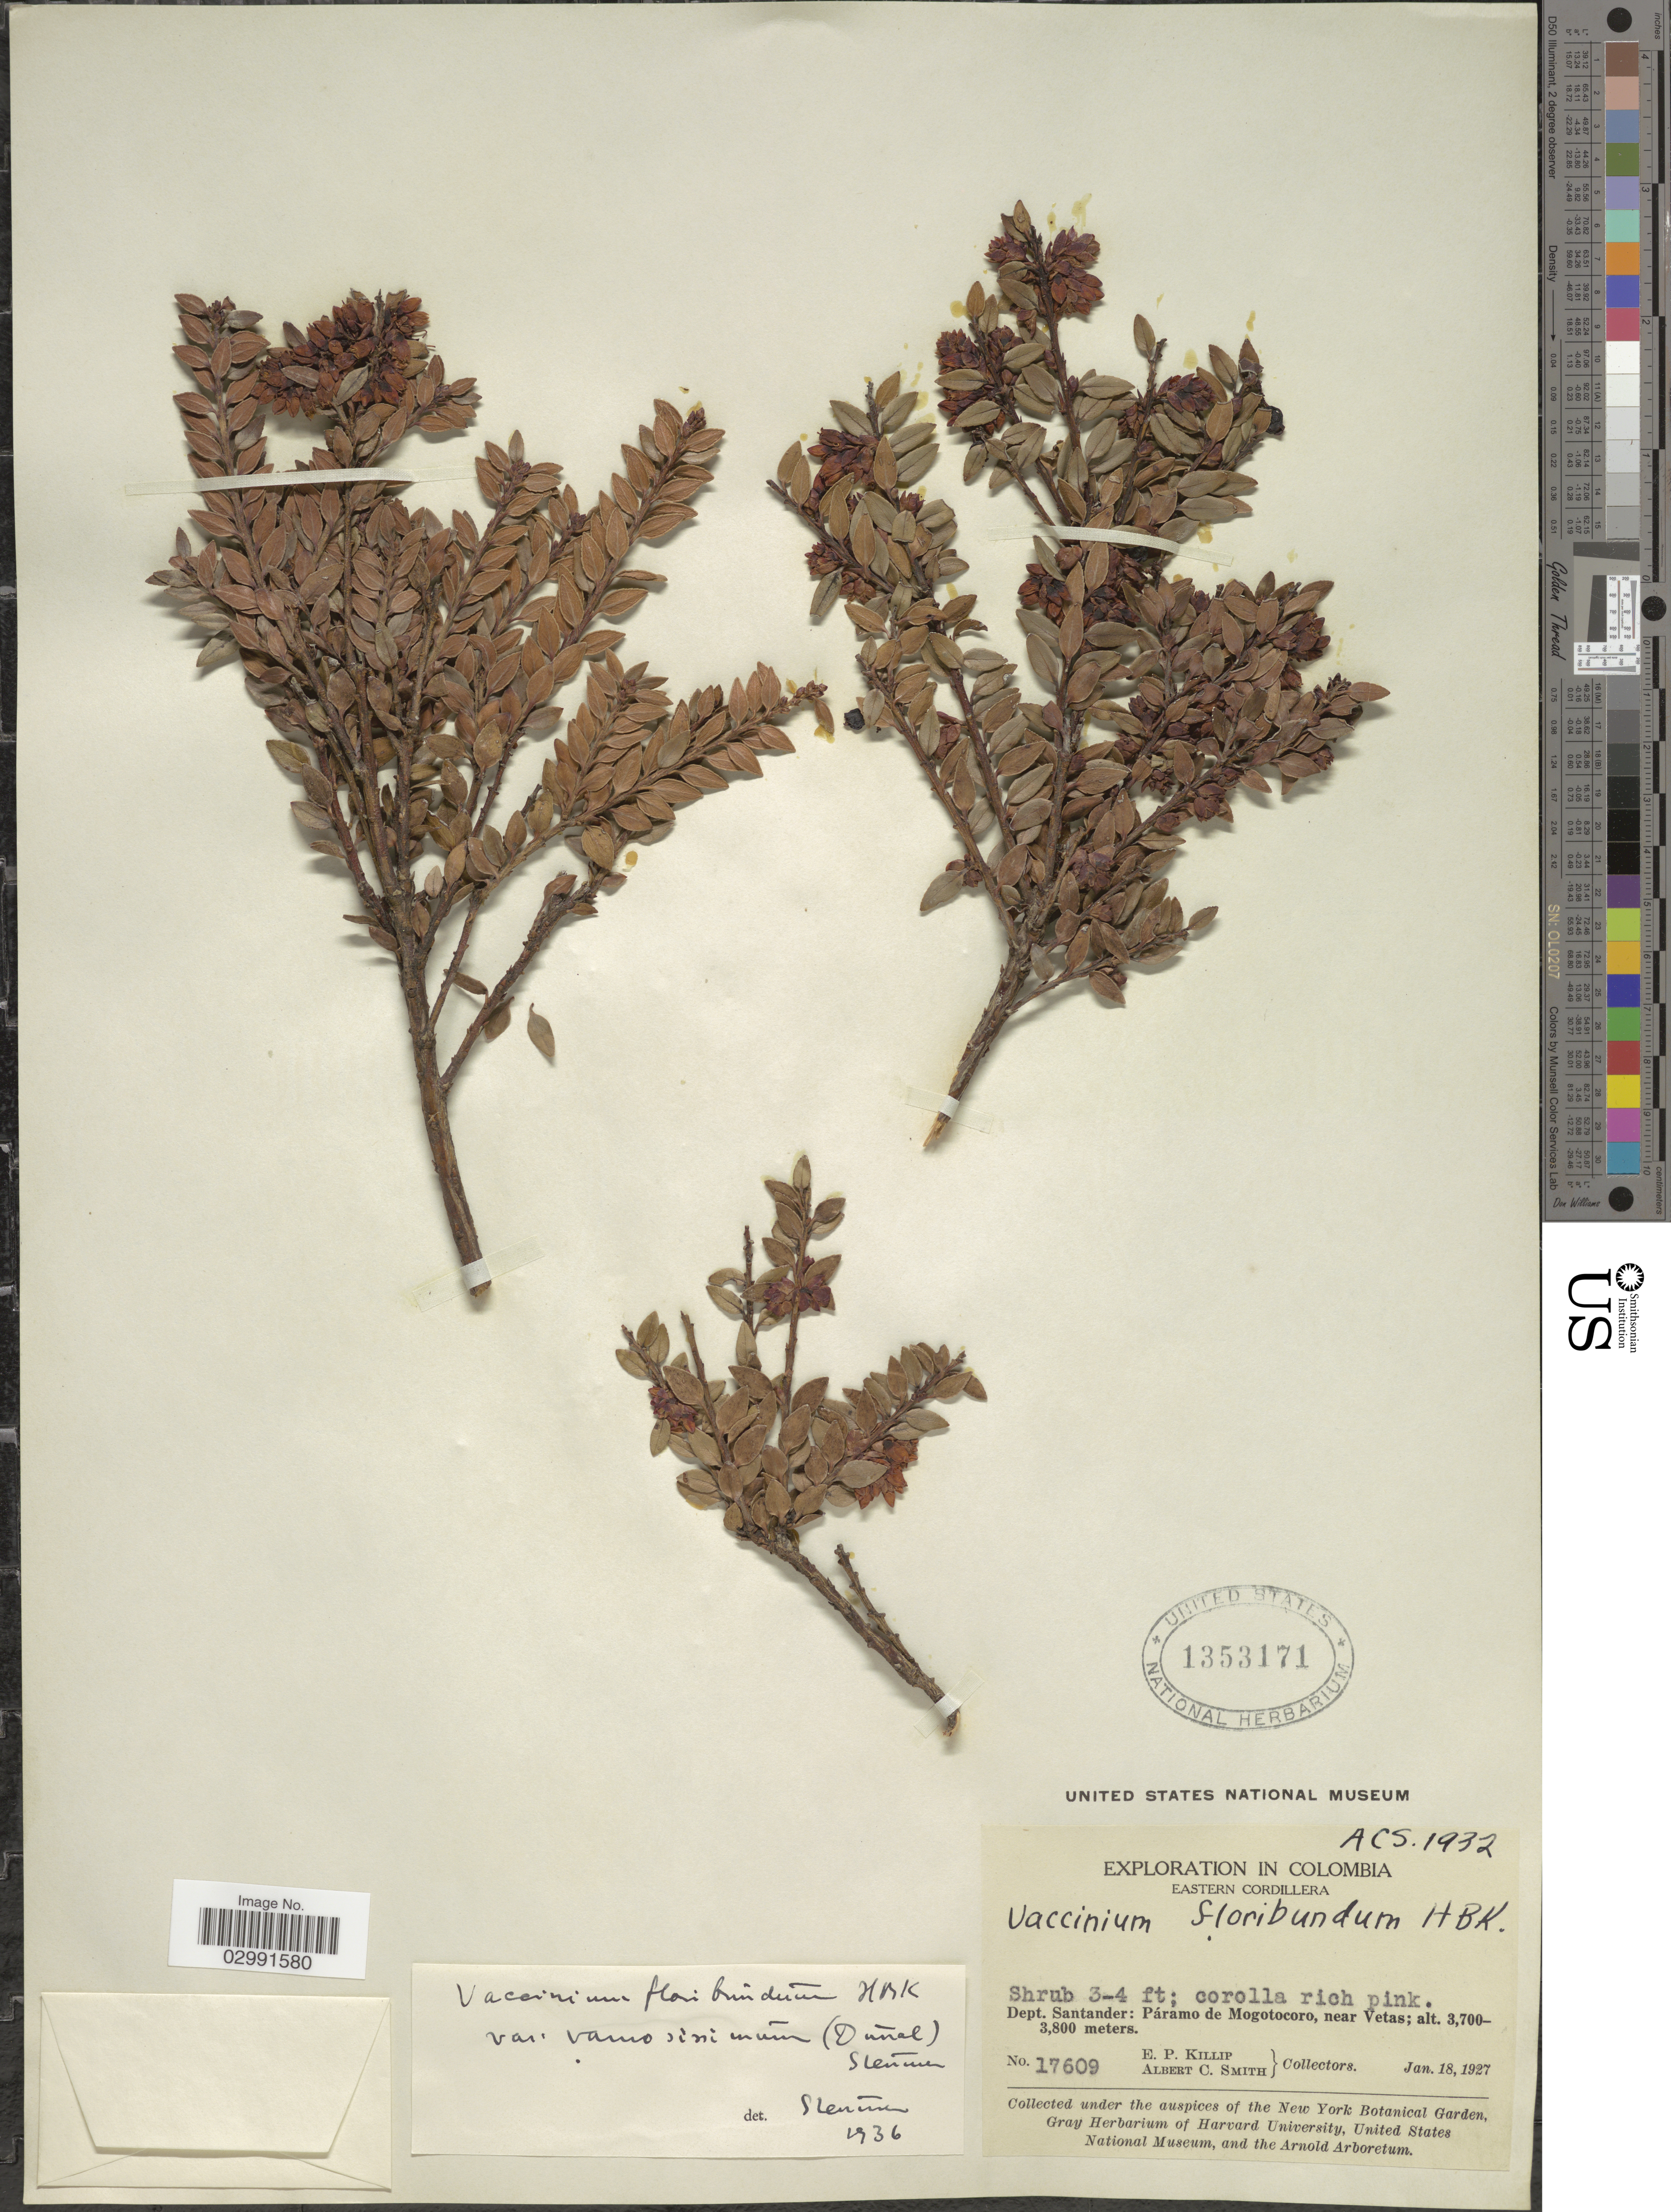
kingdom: Plantae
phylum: Tracheophyta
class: Magnoliopsida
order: Ericales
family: Ericaceae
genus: Vaccinium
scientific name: Vaccinium floribundum var. ramosissimum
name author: Kunth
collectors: E. P. Killip & A. C. Smith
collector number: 17609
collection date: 1927-01-18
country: Colombia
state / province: Santander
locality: Eastern Cordillera. Dept. Santander: Páramo de Mogotocoro, near Vetas.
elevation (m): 3700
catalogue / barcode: US 1353171